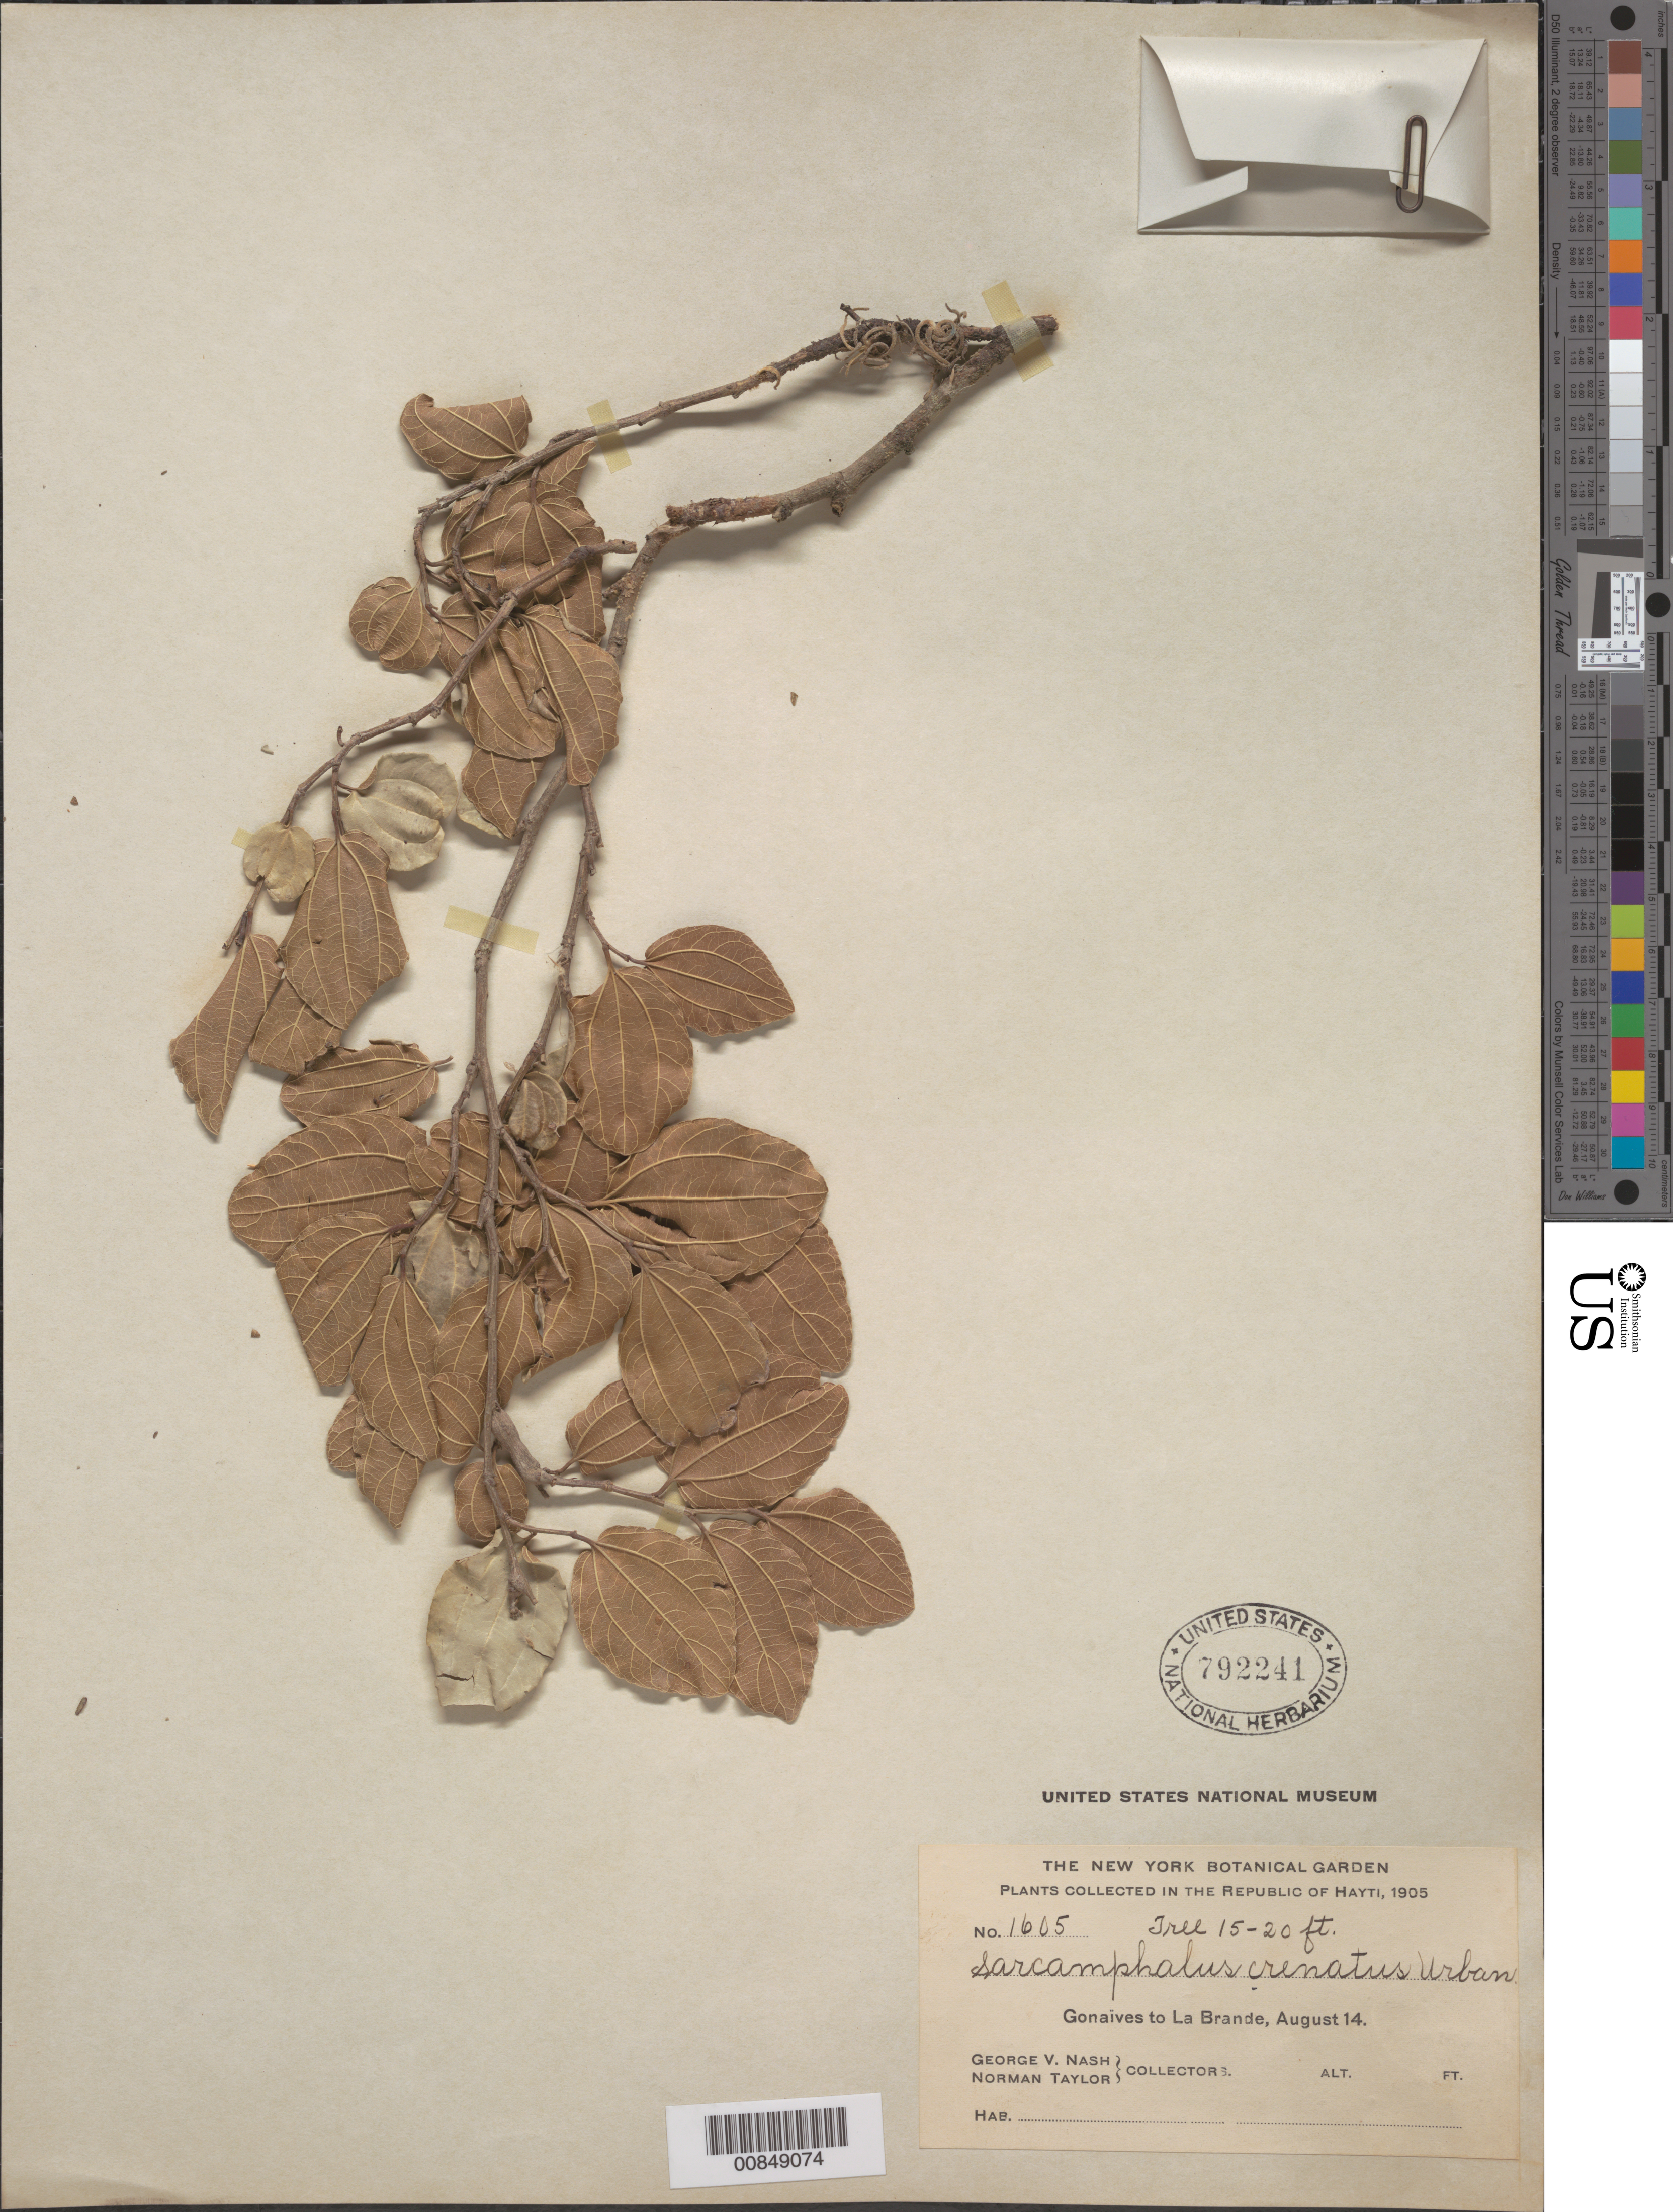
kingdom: Plantae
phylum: Tracheophyta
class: Magnoliopsida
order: Rosales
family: Rhamnaceae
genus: Sarcomphalus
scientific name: Sarcomphalus crenatus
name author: Urb.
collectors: G. V. Nash & N. Taylor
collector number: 1605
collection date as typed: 14 Aug 1905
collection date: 1905-08-14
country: Haiti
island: Hispaniola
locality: Gonaïves to La Brande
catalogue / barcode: US 792241